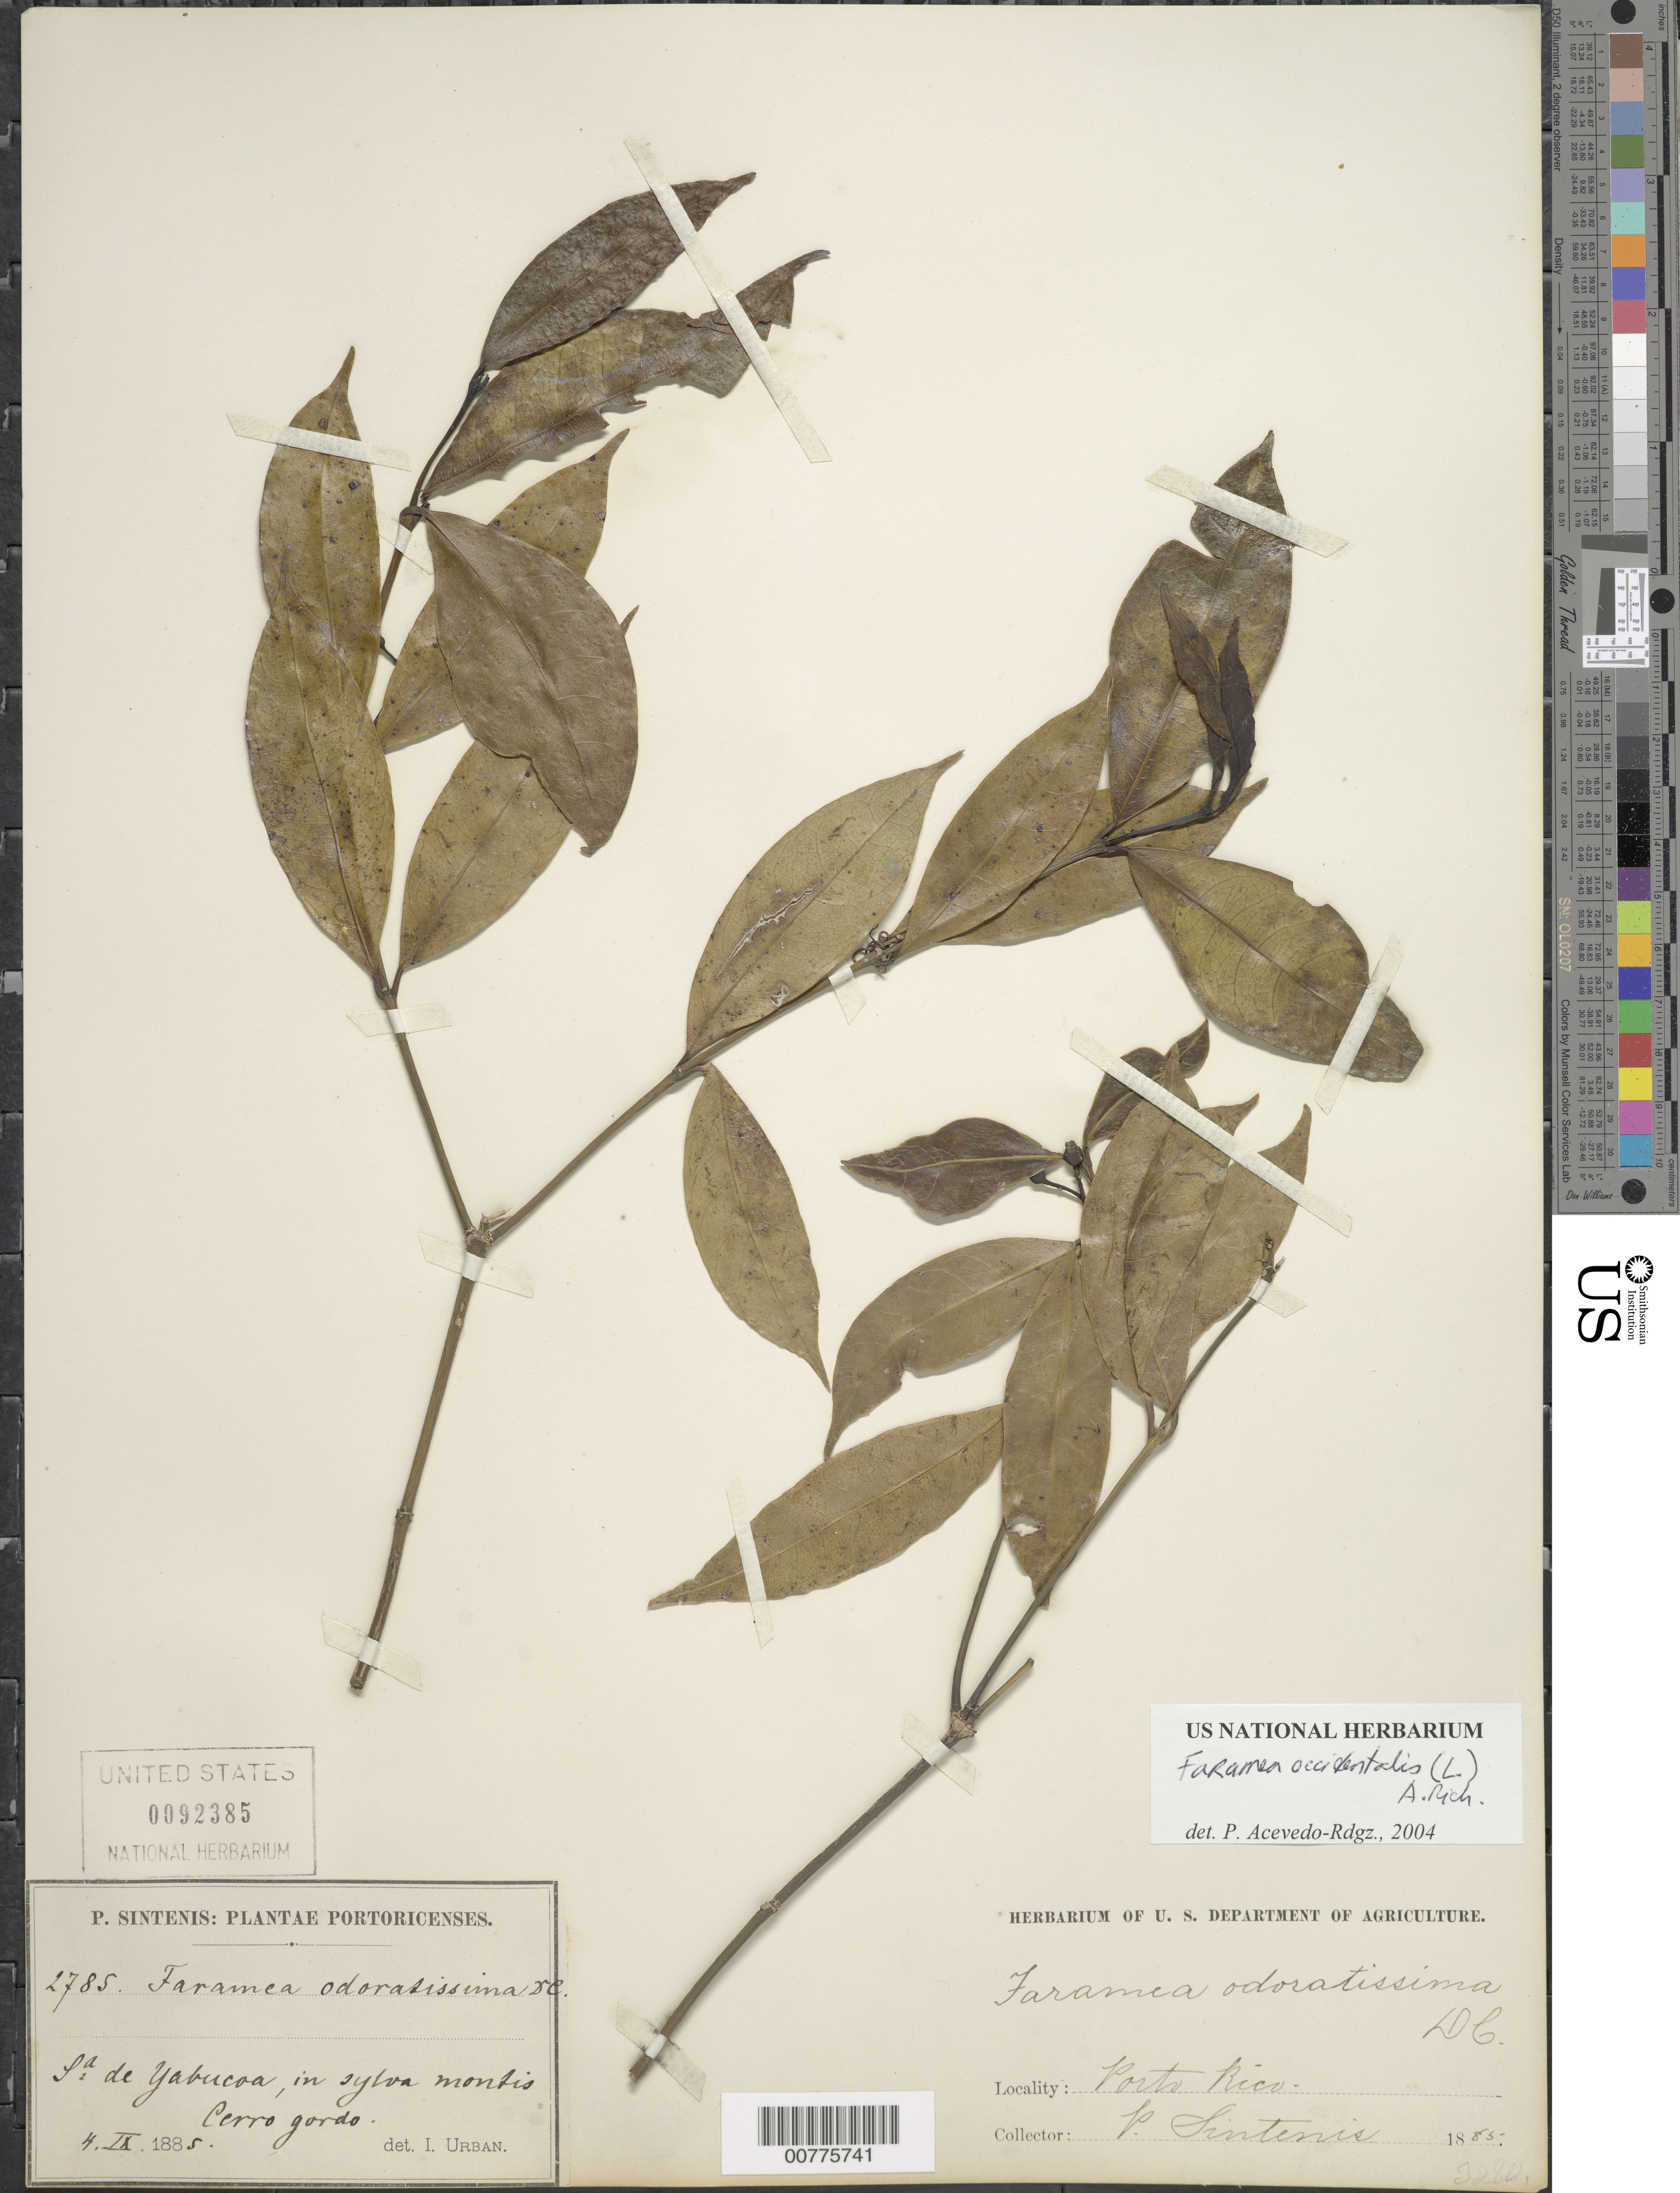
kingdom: Plantae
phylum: Tracheophyta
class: Magnoliopsida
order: Gentianales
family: Rubiaceae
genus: Faramea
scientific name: Faramea odoratissima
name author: DC.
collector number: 2785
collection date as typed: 04 Sep 1885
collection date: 1885-09-04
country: Puerto Rico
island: Greater Antilles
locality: Sierra de Yabucoa.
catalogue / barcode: US 92385